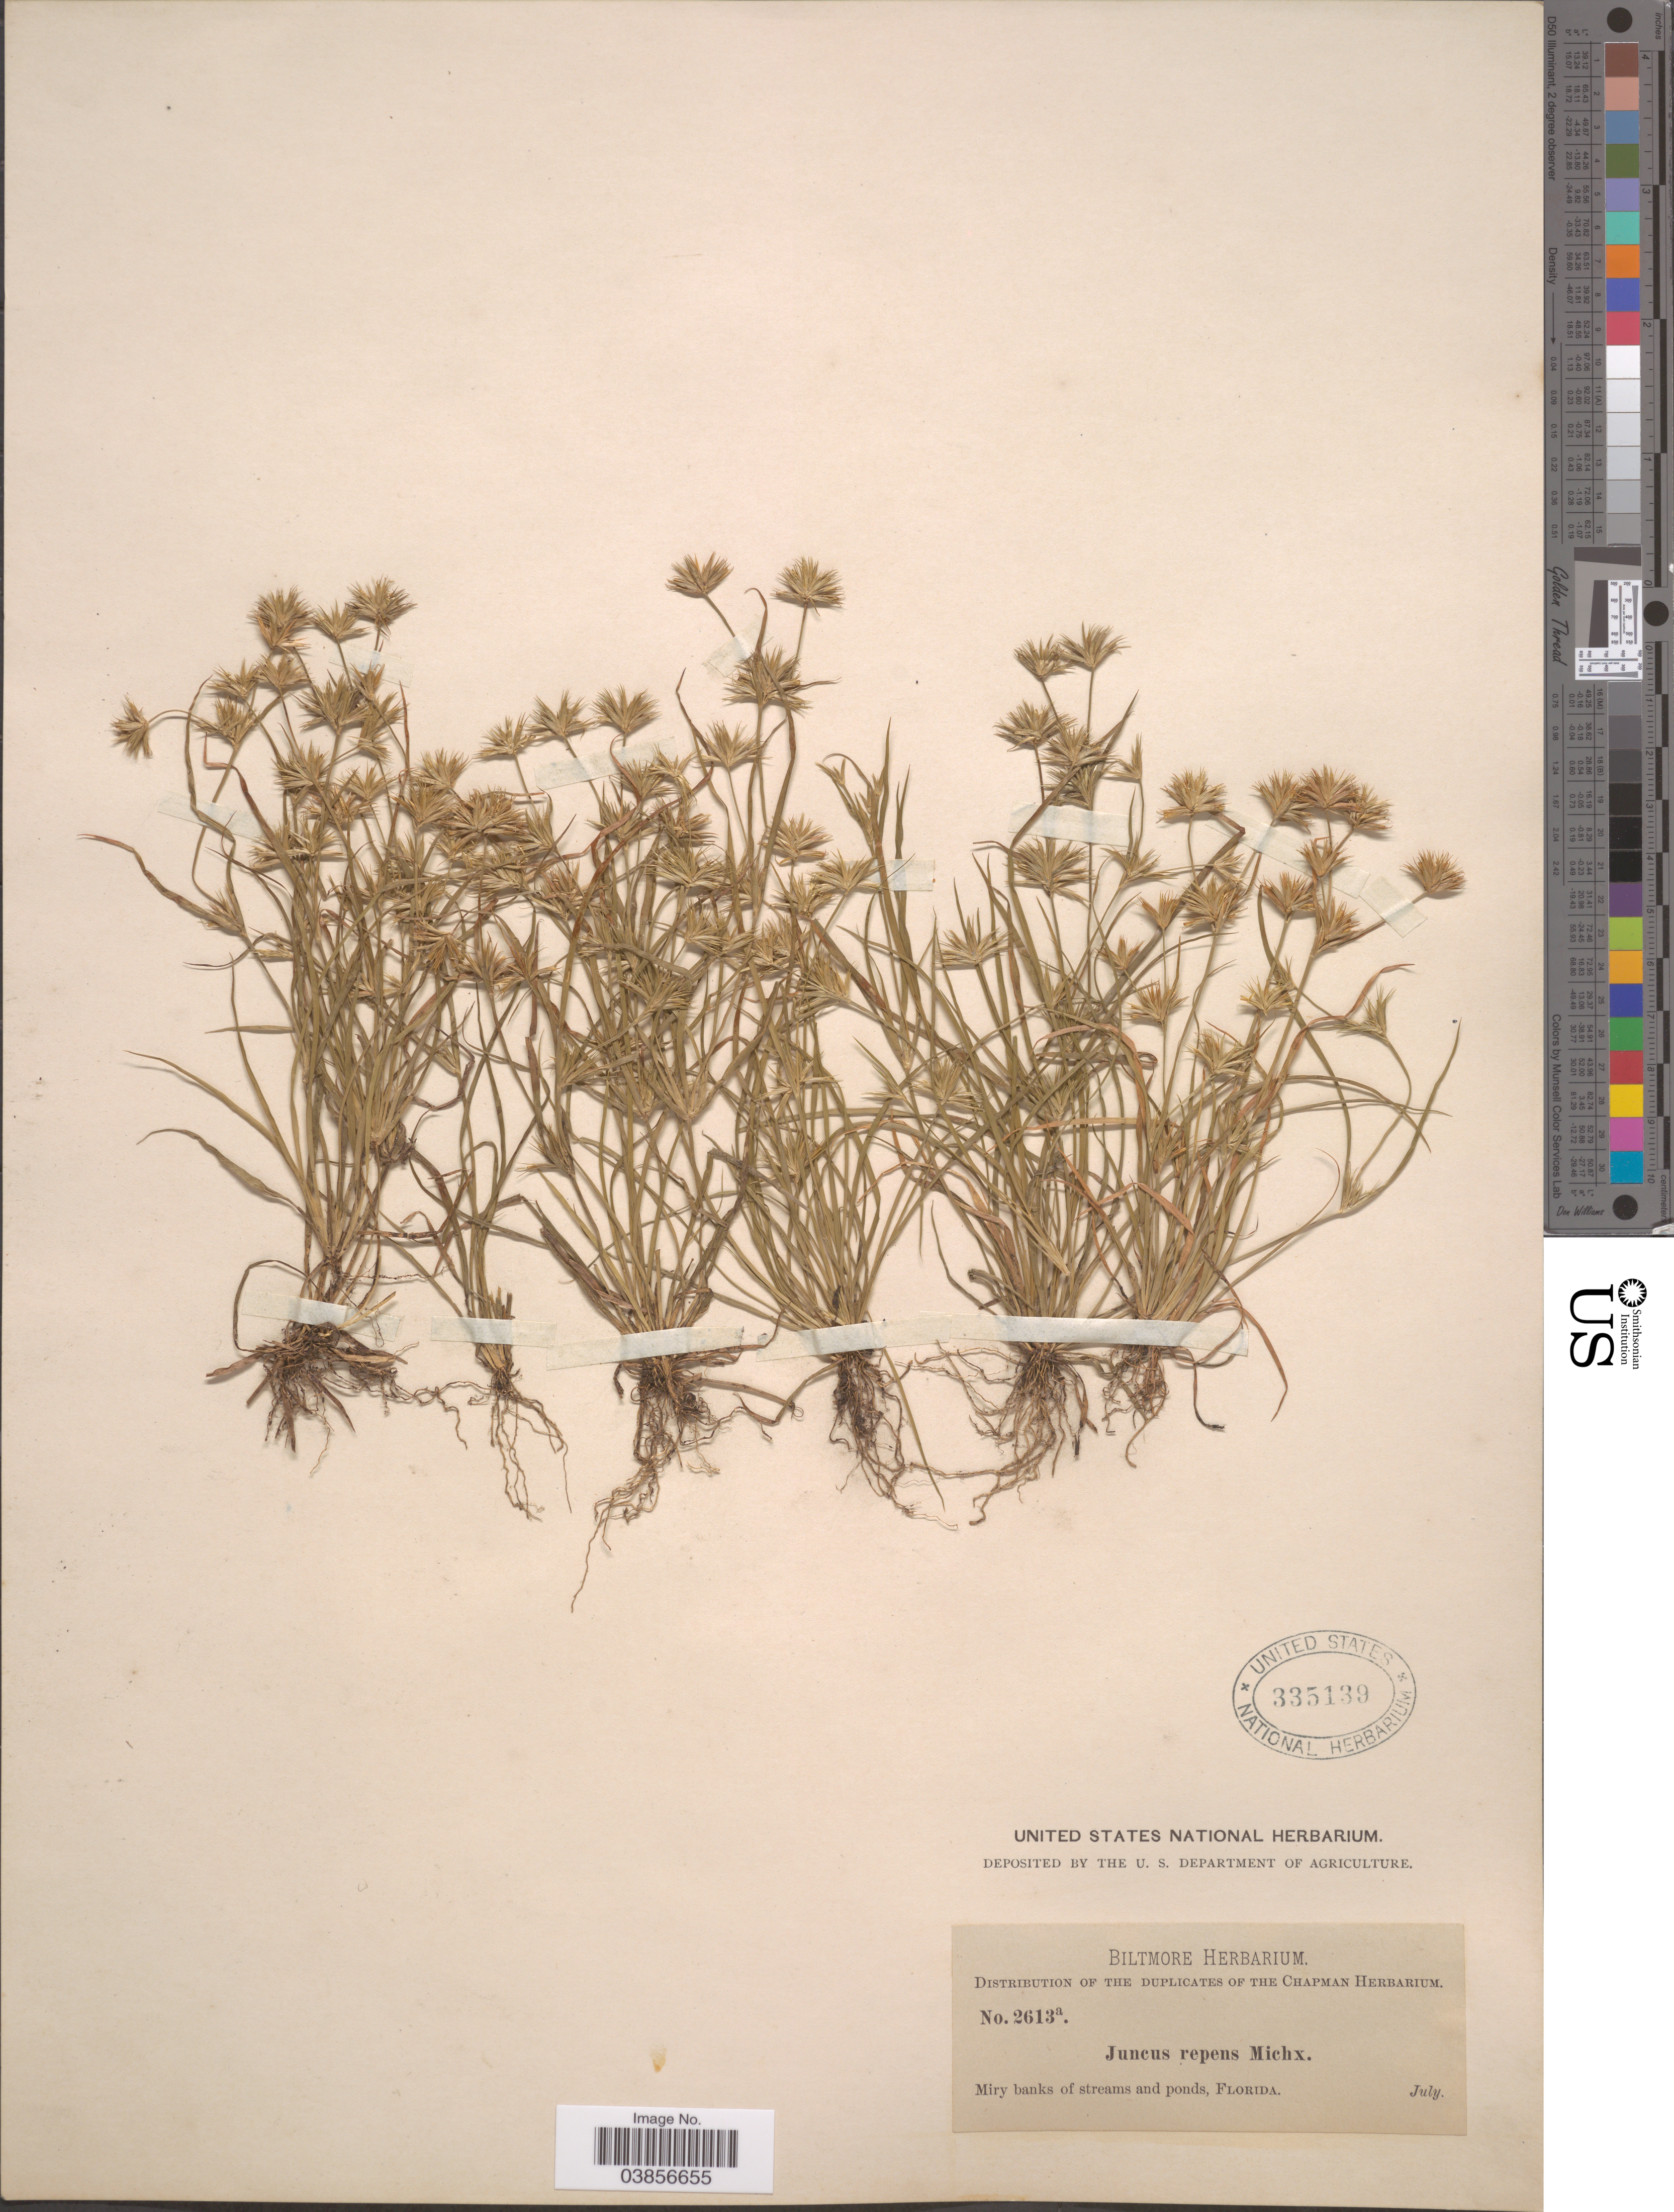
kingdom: Plantae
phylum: Tracheophyta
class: Liliopsida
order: Poales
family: Juncaceae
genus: Juncus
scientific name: Juncus repens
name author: Michx.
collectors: ex herb. Biltmore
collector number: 2613a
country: United States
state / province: Florida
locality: Miry banks of streams and ponds, Florida.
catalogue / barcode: US 335139